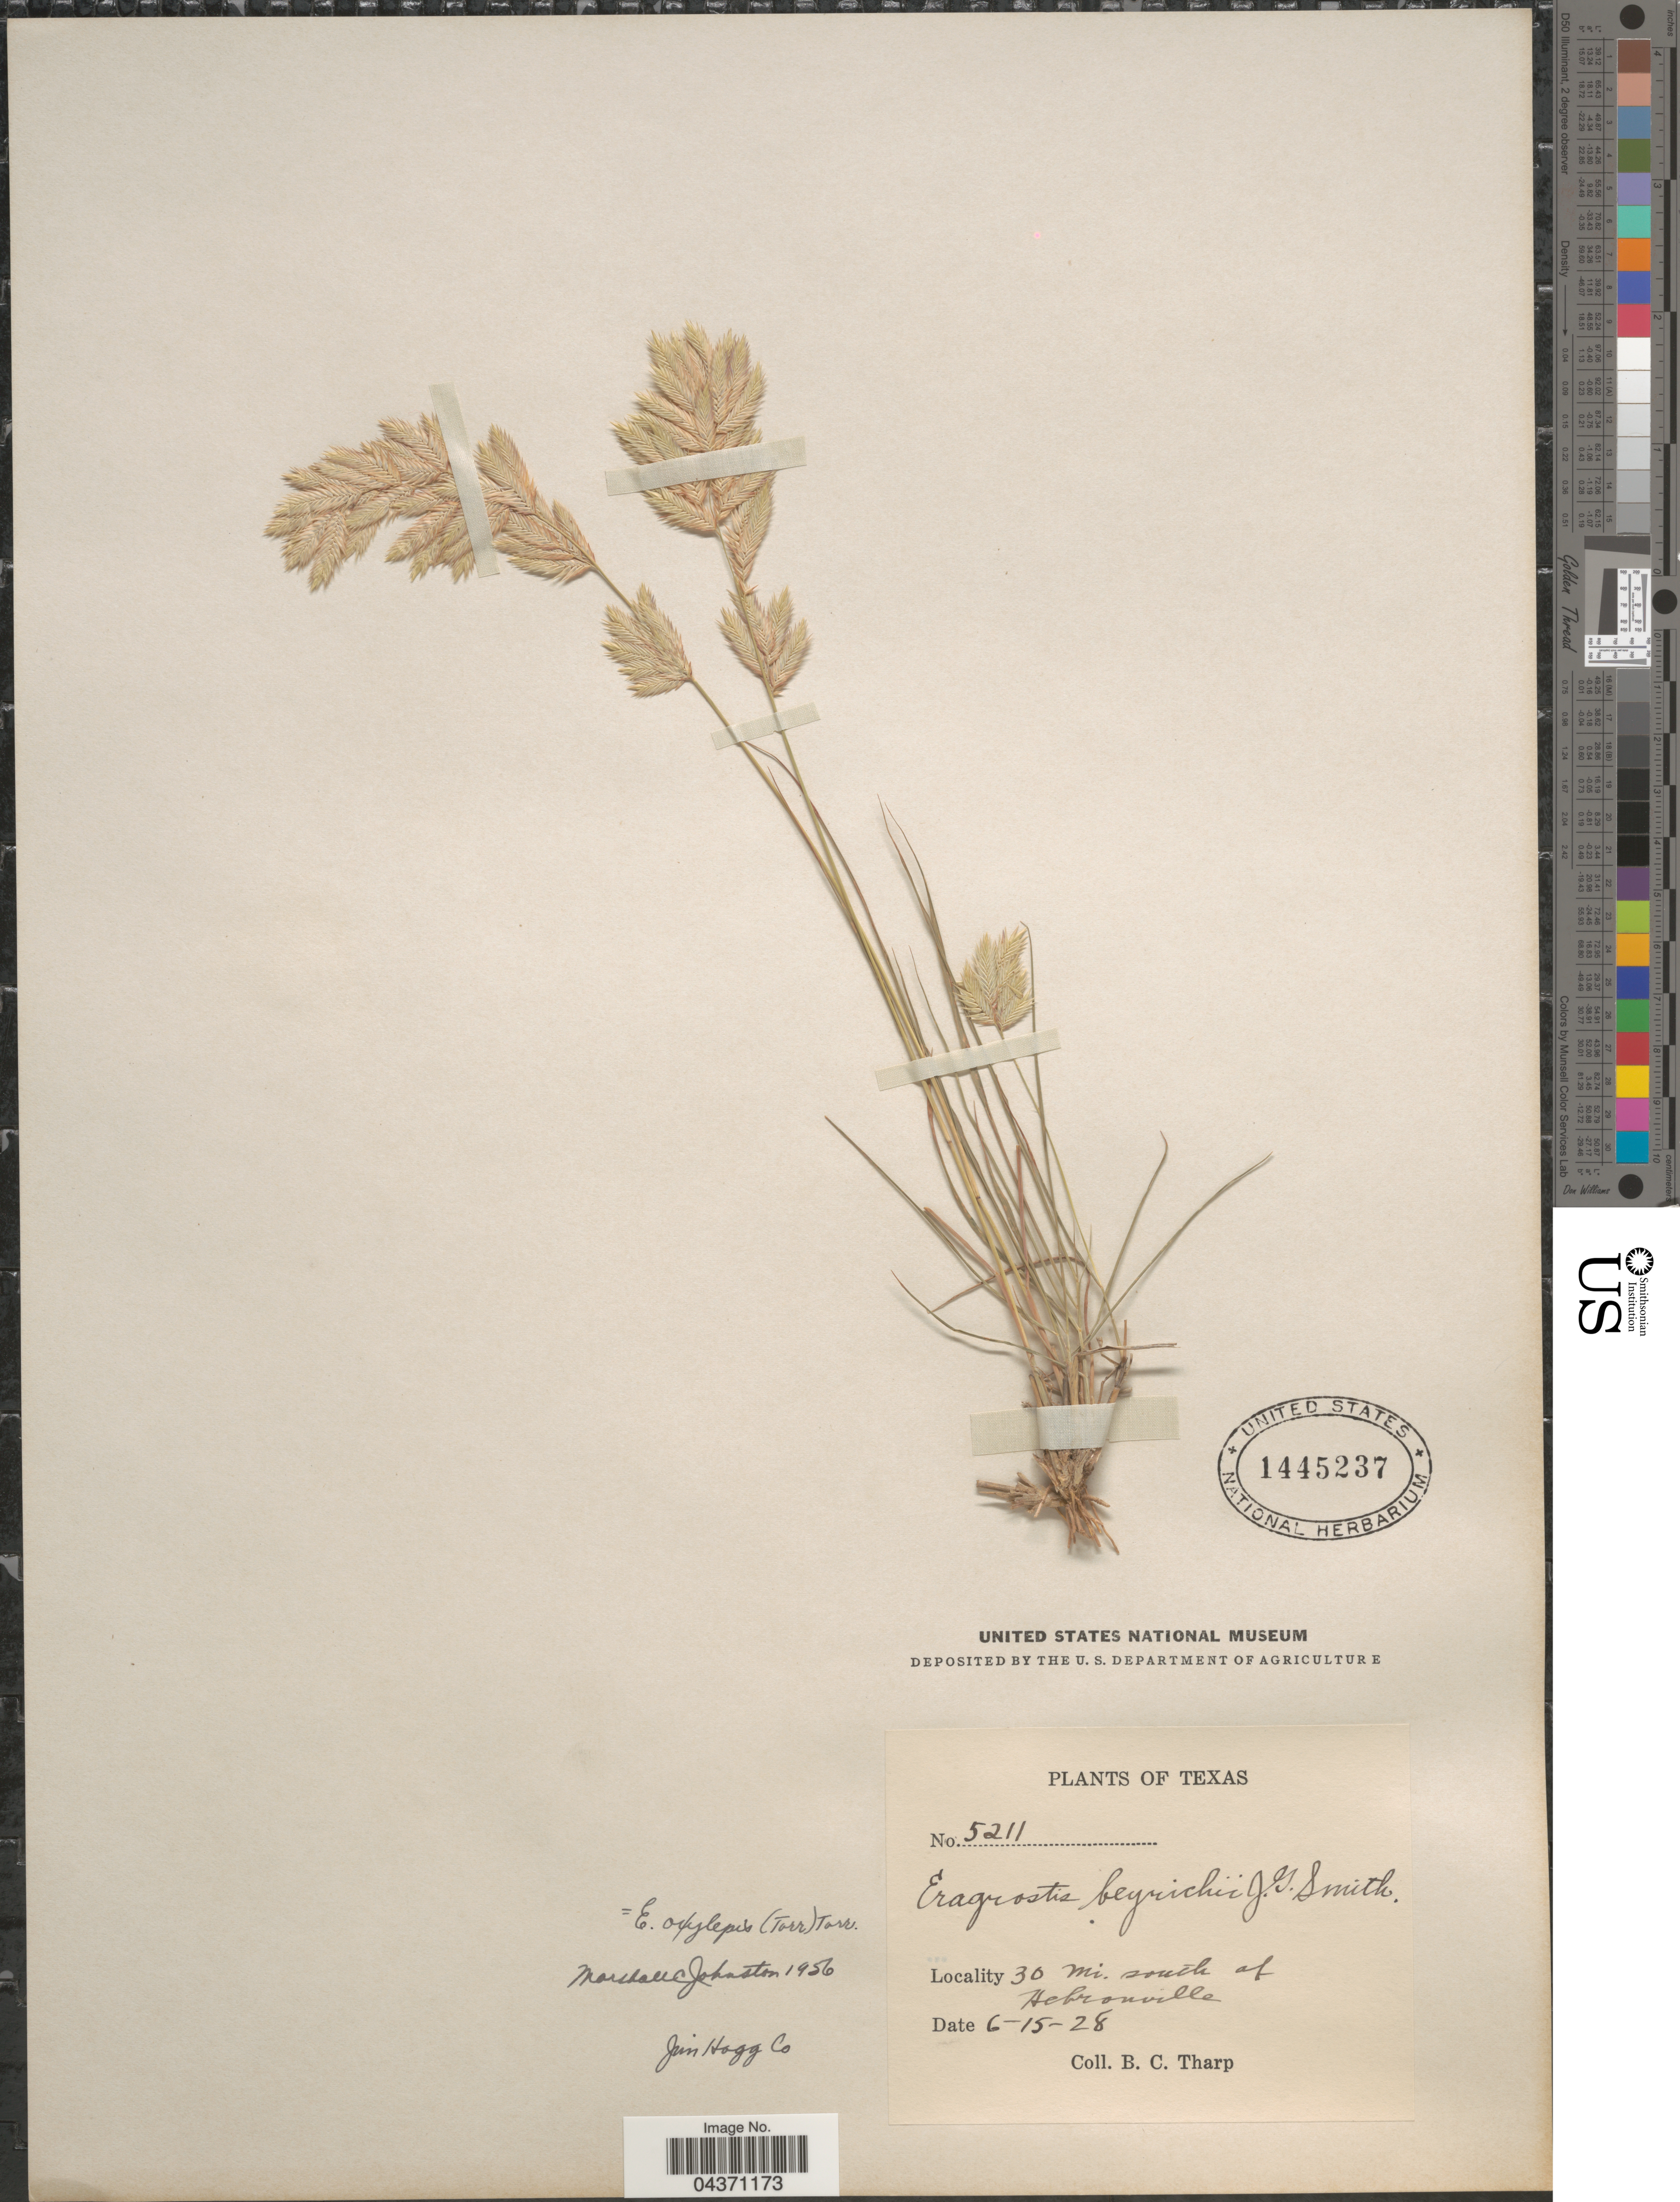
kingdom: Plantae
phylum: Tracheophyta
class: Liliopsida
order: Poales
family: Poaceae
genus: Eragrostis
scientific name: Eragrostis secundiflora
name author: J. Presl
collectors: B. C. Tharp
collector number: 5211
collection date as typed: Transcribed d/m/y: 15/6/28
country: United States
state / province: Texas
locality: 30 mi. south of Hebronville. Jim Hogg Co.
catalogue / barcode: US 1445237